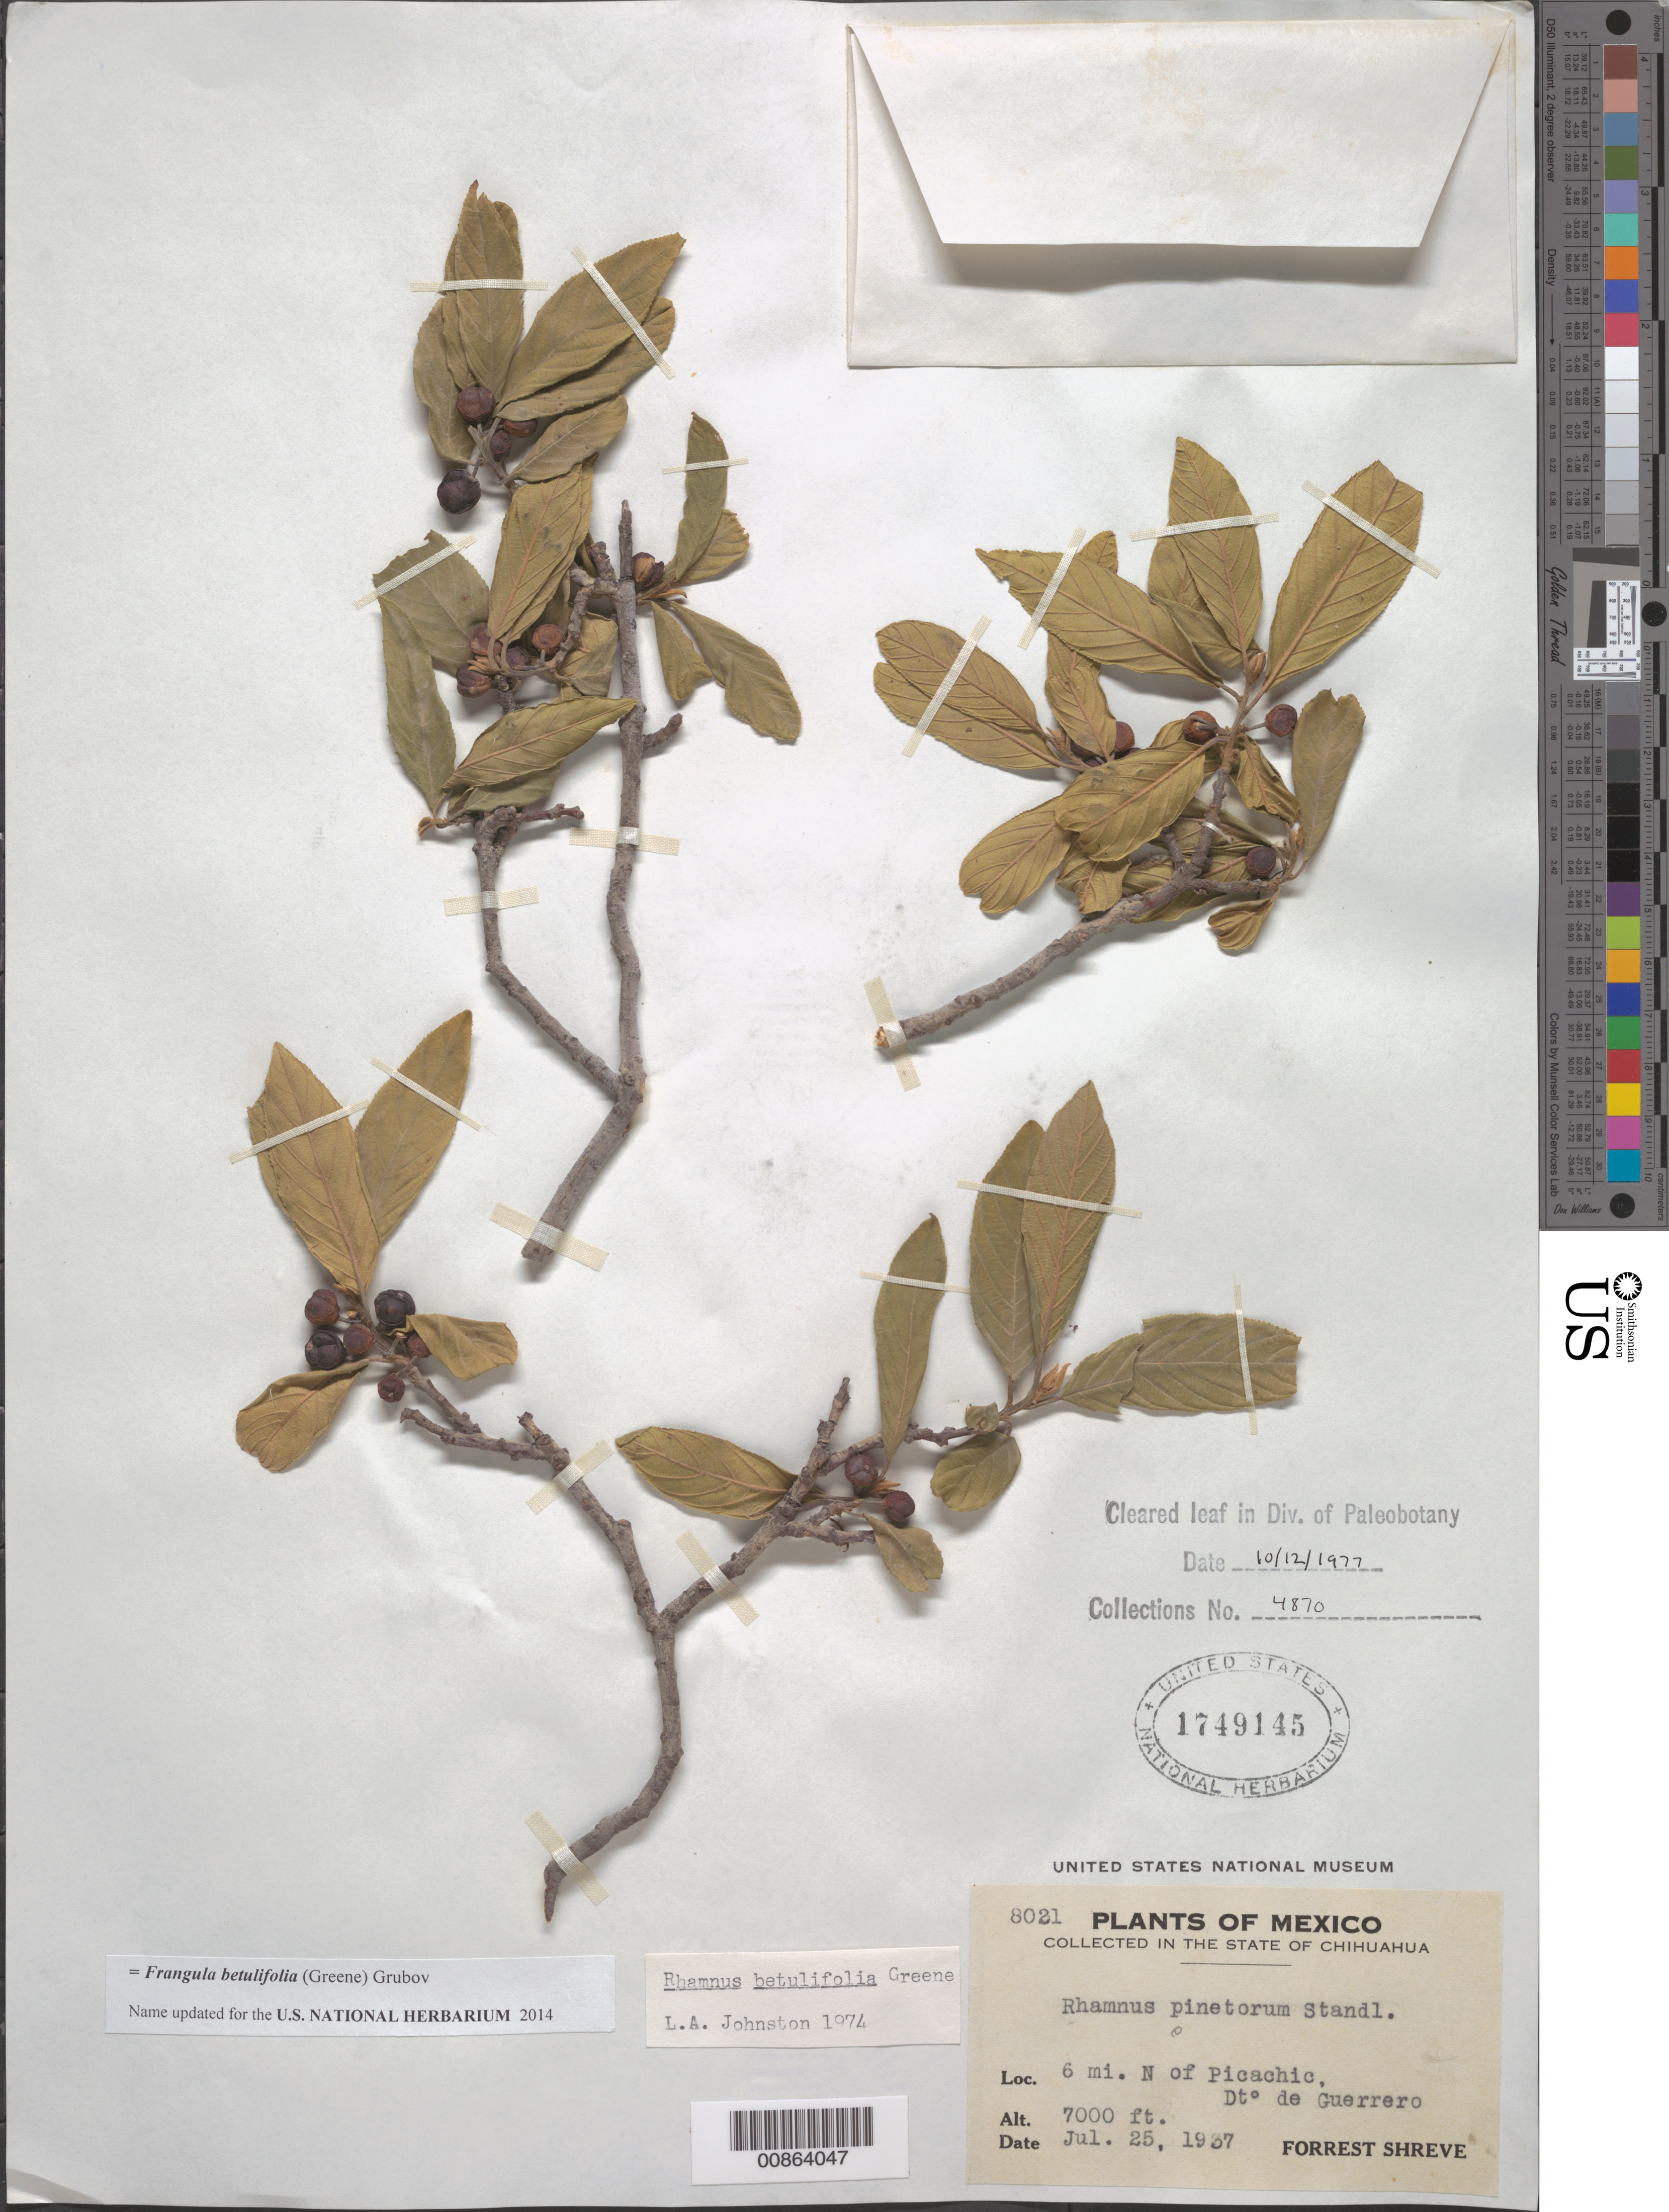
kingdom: Plantae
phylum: Tracheophyta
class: Magnoliopsida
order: Rosales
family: Rhamnaceae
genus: Frangula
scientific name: Frangula betulifolia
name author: (Greene) Grubov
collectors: F. Shreve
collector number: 8021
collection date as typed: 25 Jul 1937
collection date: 1937-07-25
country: Mexico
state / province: Chihuahua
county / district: Guerrero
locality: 6 mi. N of Picachic.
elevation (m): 2134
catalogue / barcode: US 1749145